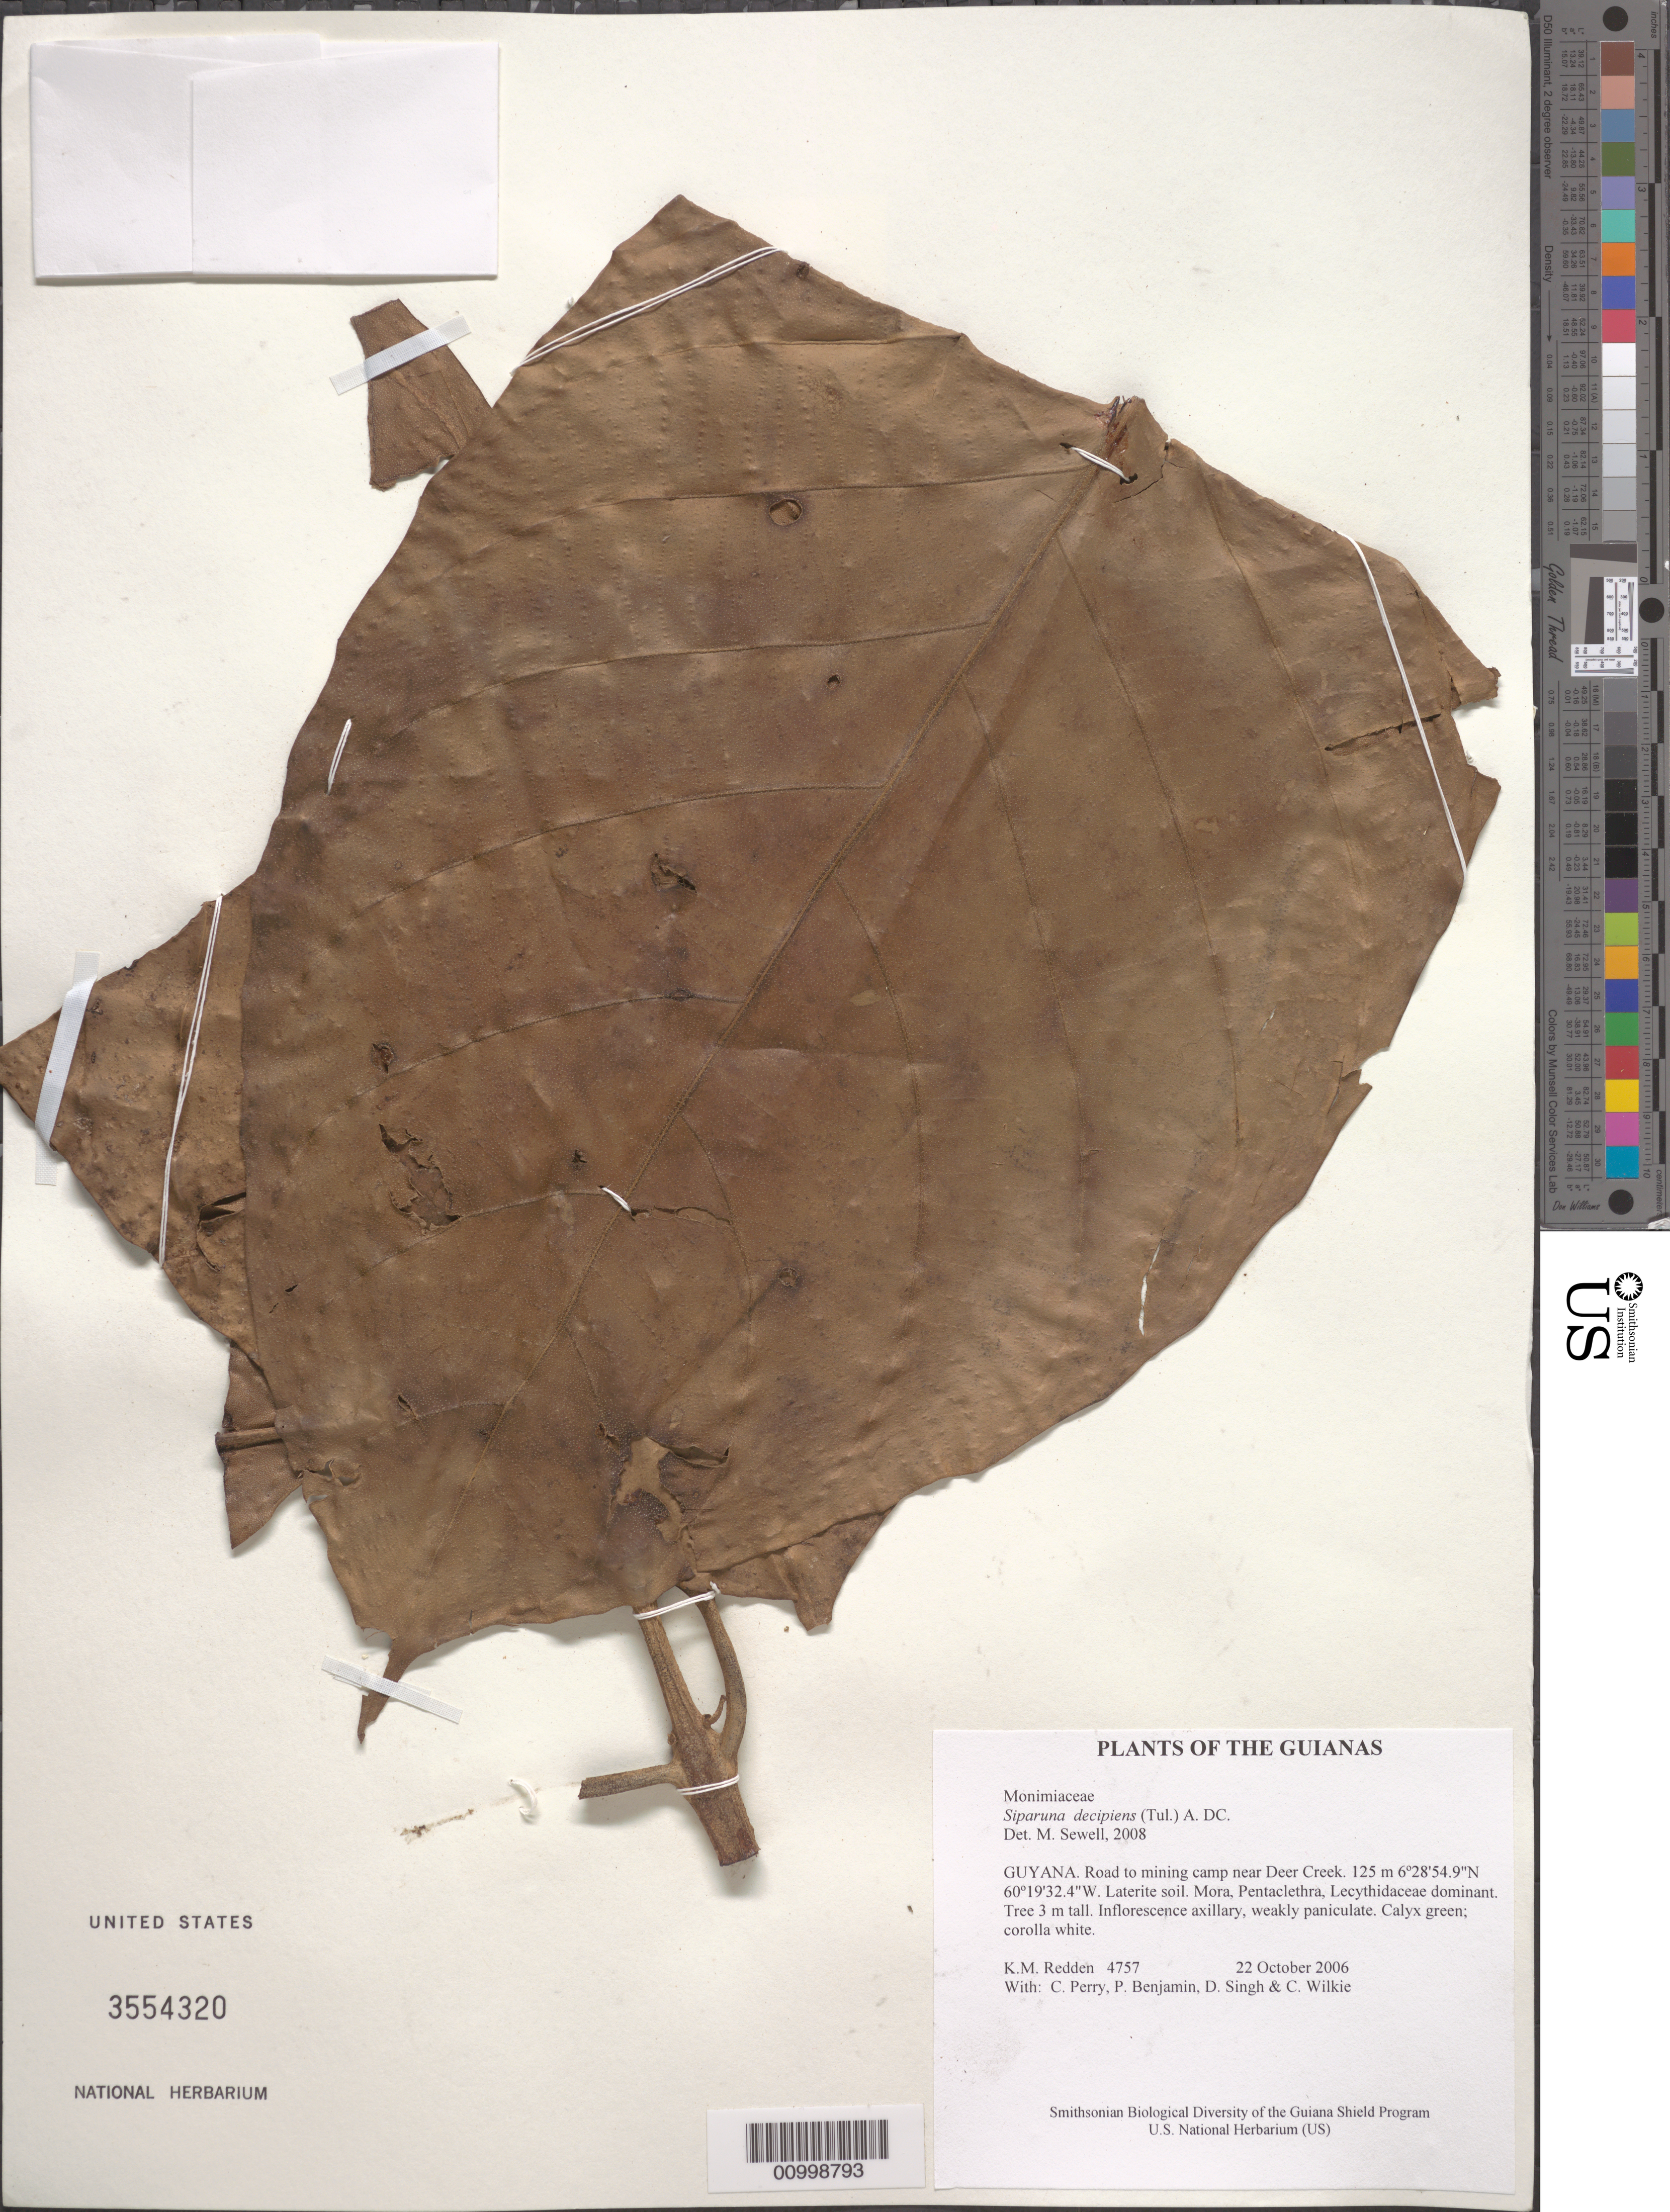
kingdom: Plantae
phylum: Tracheophyta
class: Magnoliopsida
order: Laurales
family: Siparunaceae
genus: Siparuna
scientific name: Siparuna decipiens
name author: (Tul.) A. DC.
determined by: Sewell, M.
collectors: K. M. Redden, C. Perry, P. Benjamin, D. Singh & C. Wilkie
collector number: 4757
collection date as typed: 22 October 2006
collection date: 2006-10-22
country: Guyana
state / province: Cuyuni-Mazaruni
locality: Road to mining camp near Deer Creek.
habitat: Laterite soil. Mora, Pentaclethra, Lecythidaceae dominant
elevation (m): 125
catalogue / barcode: US 3554320